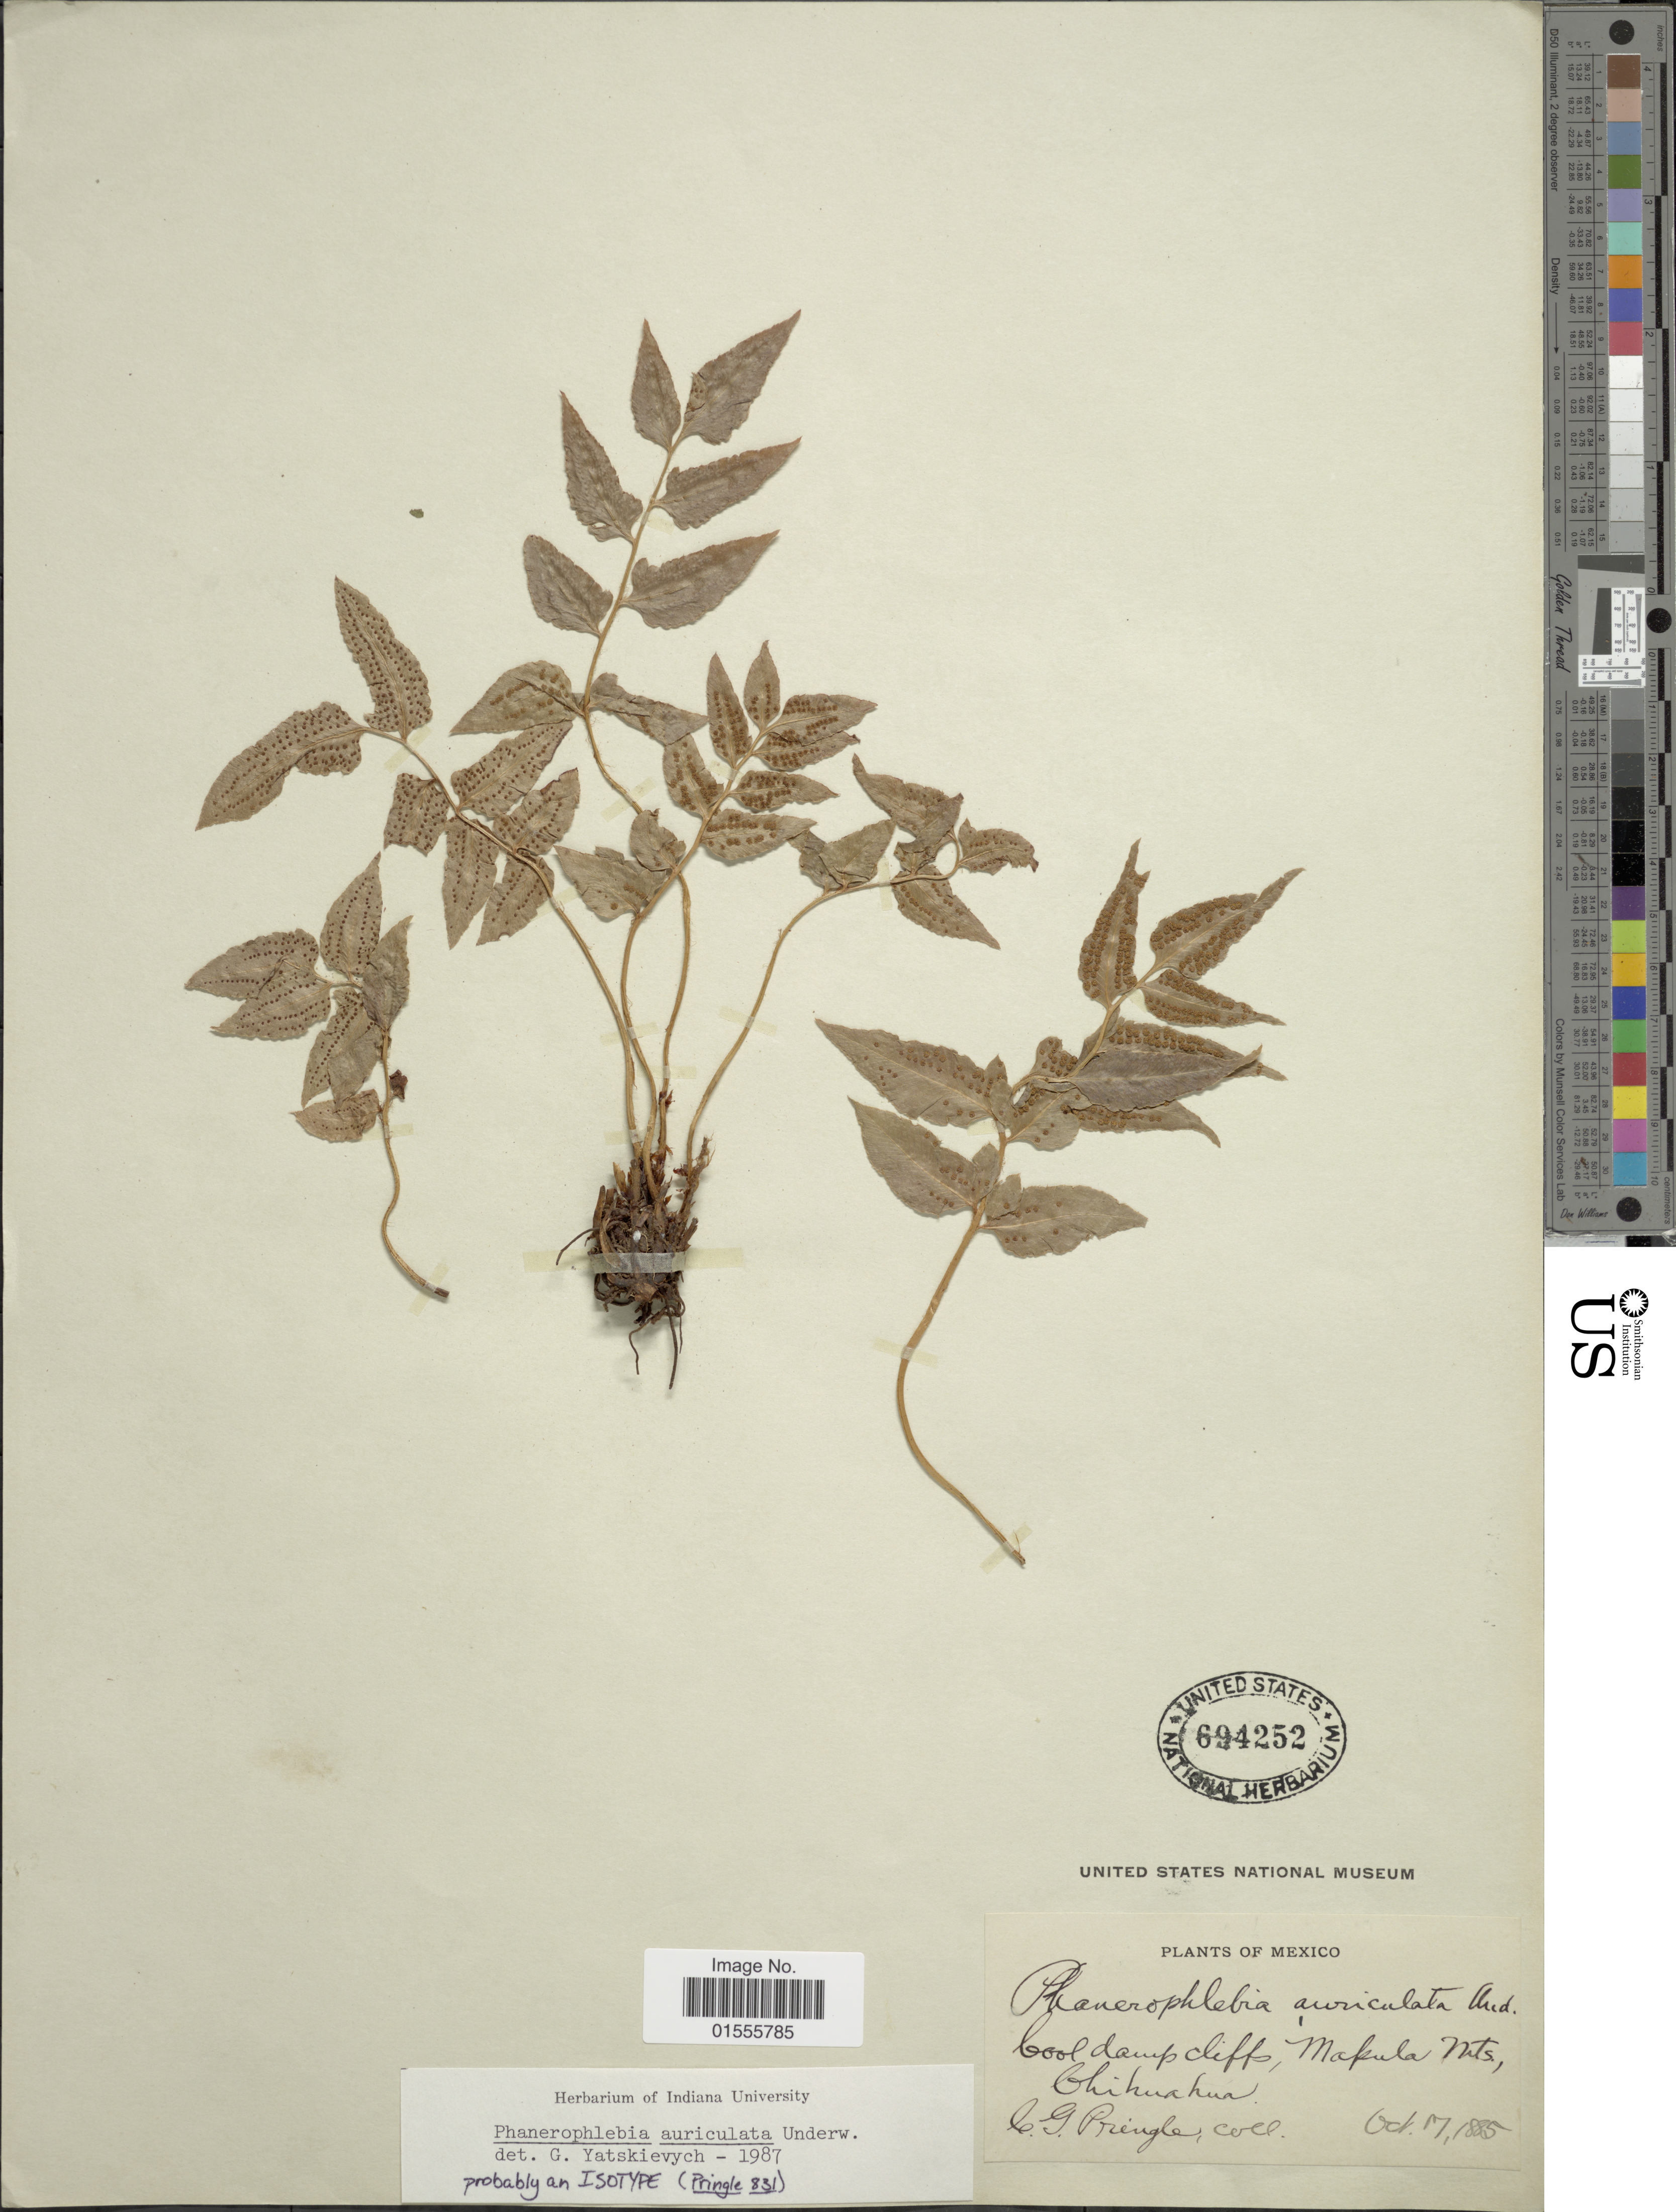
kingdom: Plantae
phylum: Tracheophyta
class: Polypodiopsida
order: Polypodiales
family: Dryopteridaceae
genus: Phanerophlebia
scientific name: Phanerophlebia auriculata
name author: Underw.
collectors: C. G. Pringle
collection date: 1885-10-17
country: Mexico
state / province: Chihuahua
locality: Cool damp cliffs, Mapula Mts.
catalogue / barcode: US 694252